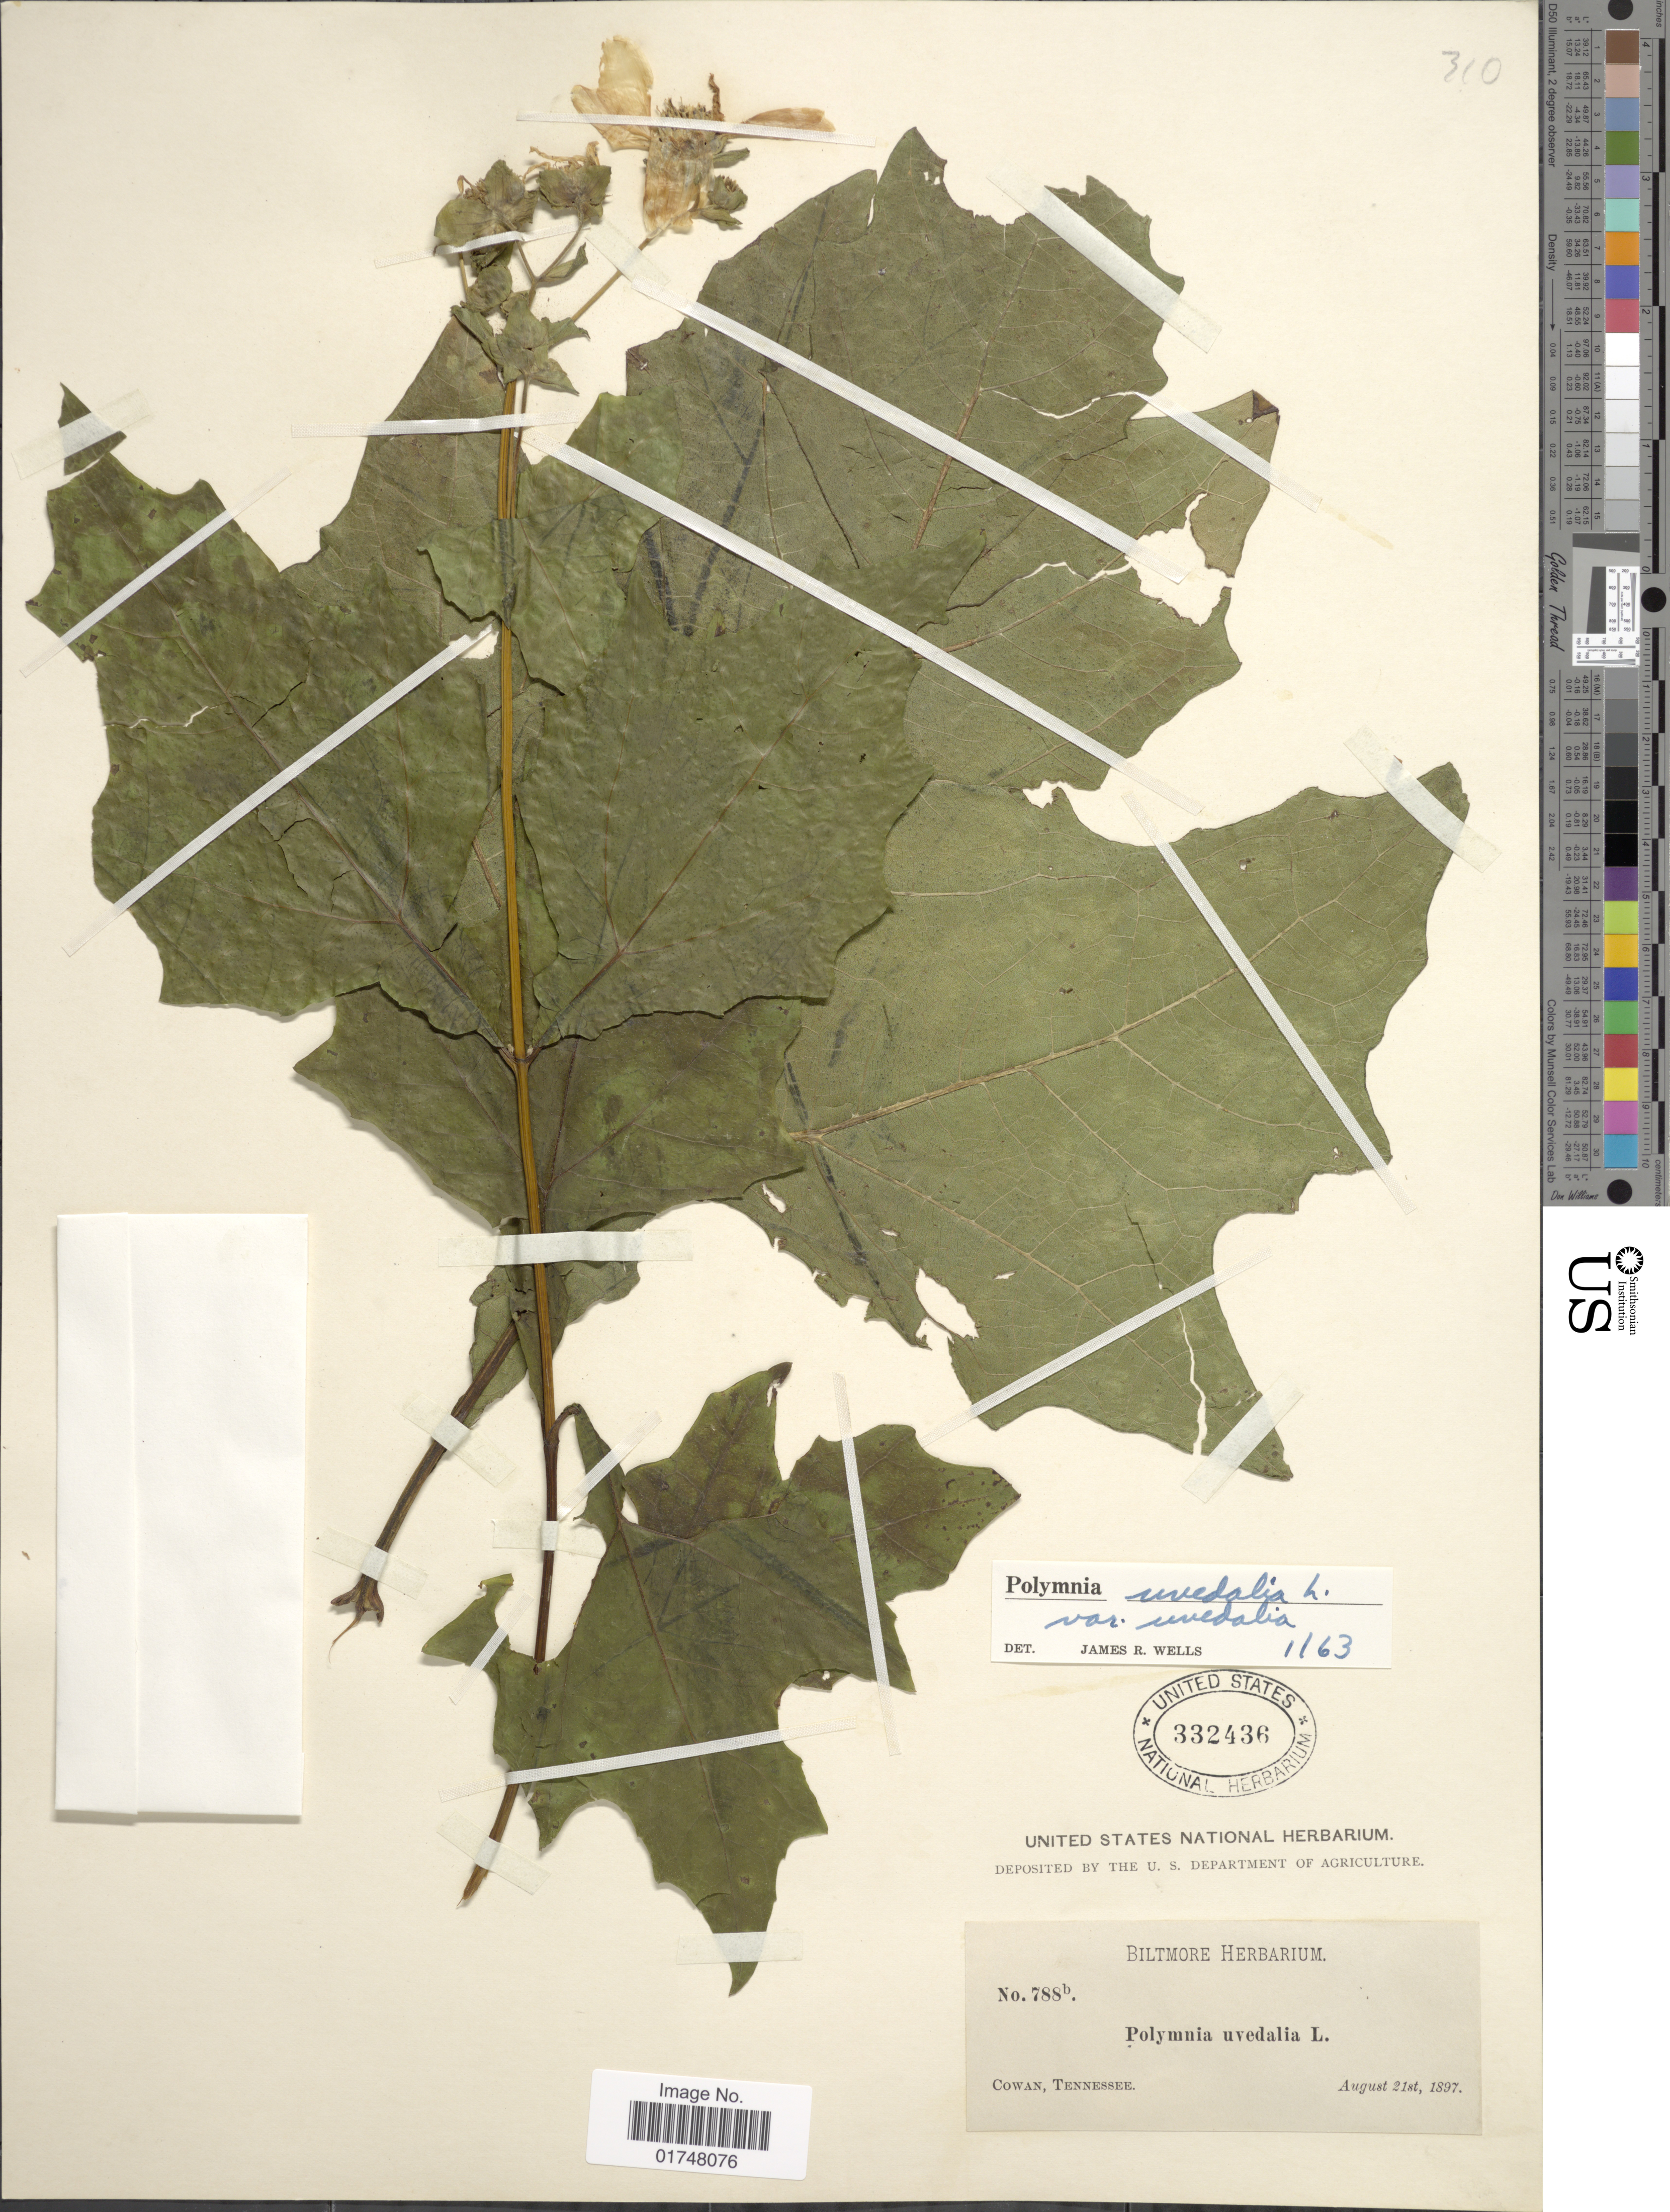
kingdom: Plantae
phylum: Tracheophyta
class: Magnoliopsida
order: Asterales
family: Asteraceae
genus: Smallanthus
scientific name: Smallanthus uvedalia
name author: (L.) Mack. ex Mack.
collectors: ex herb. Biltmore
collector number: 788b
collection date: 1897-08-21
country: United States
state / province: Tennessee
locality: Cowan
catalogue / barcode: US 332436